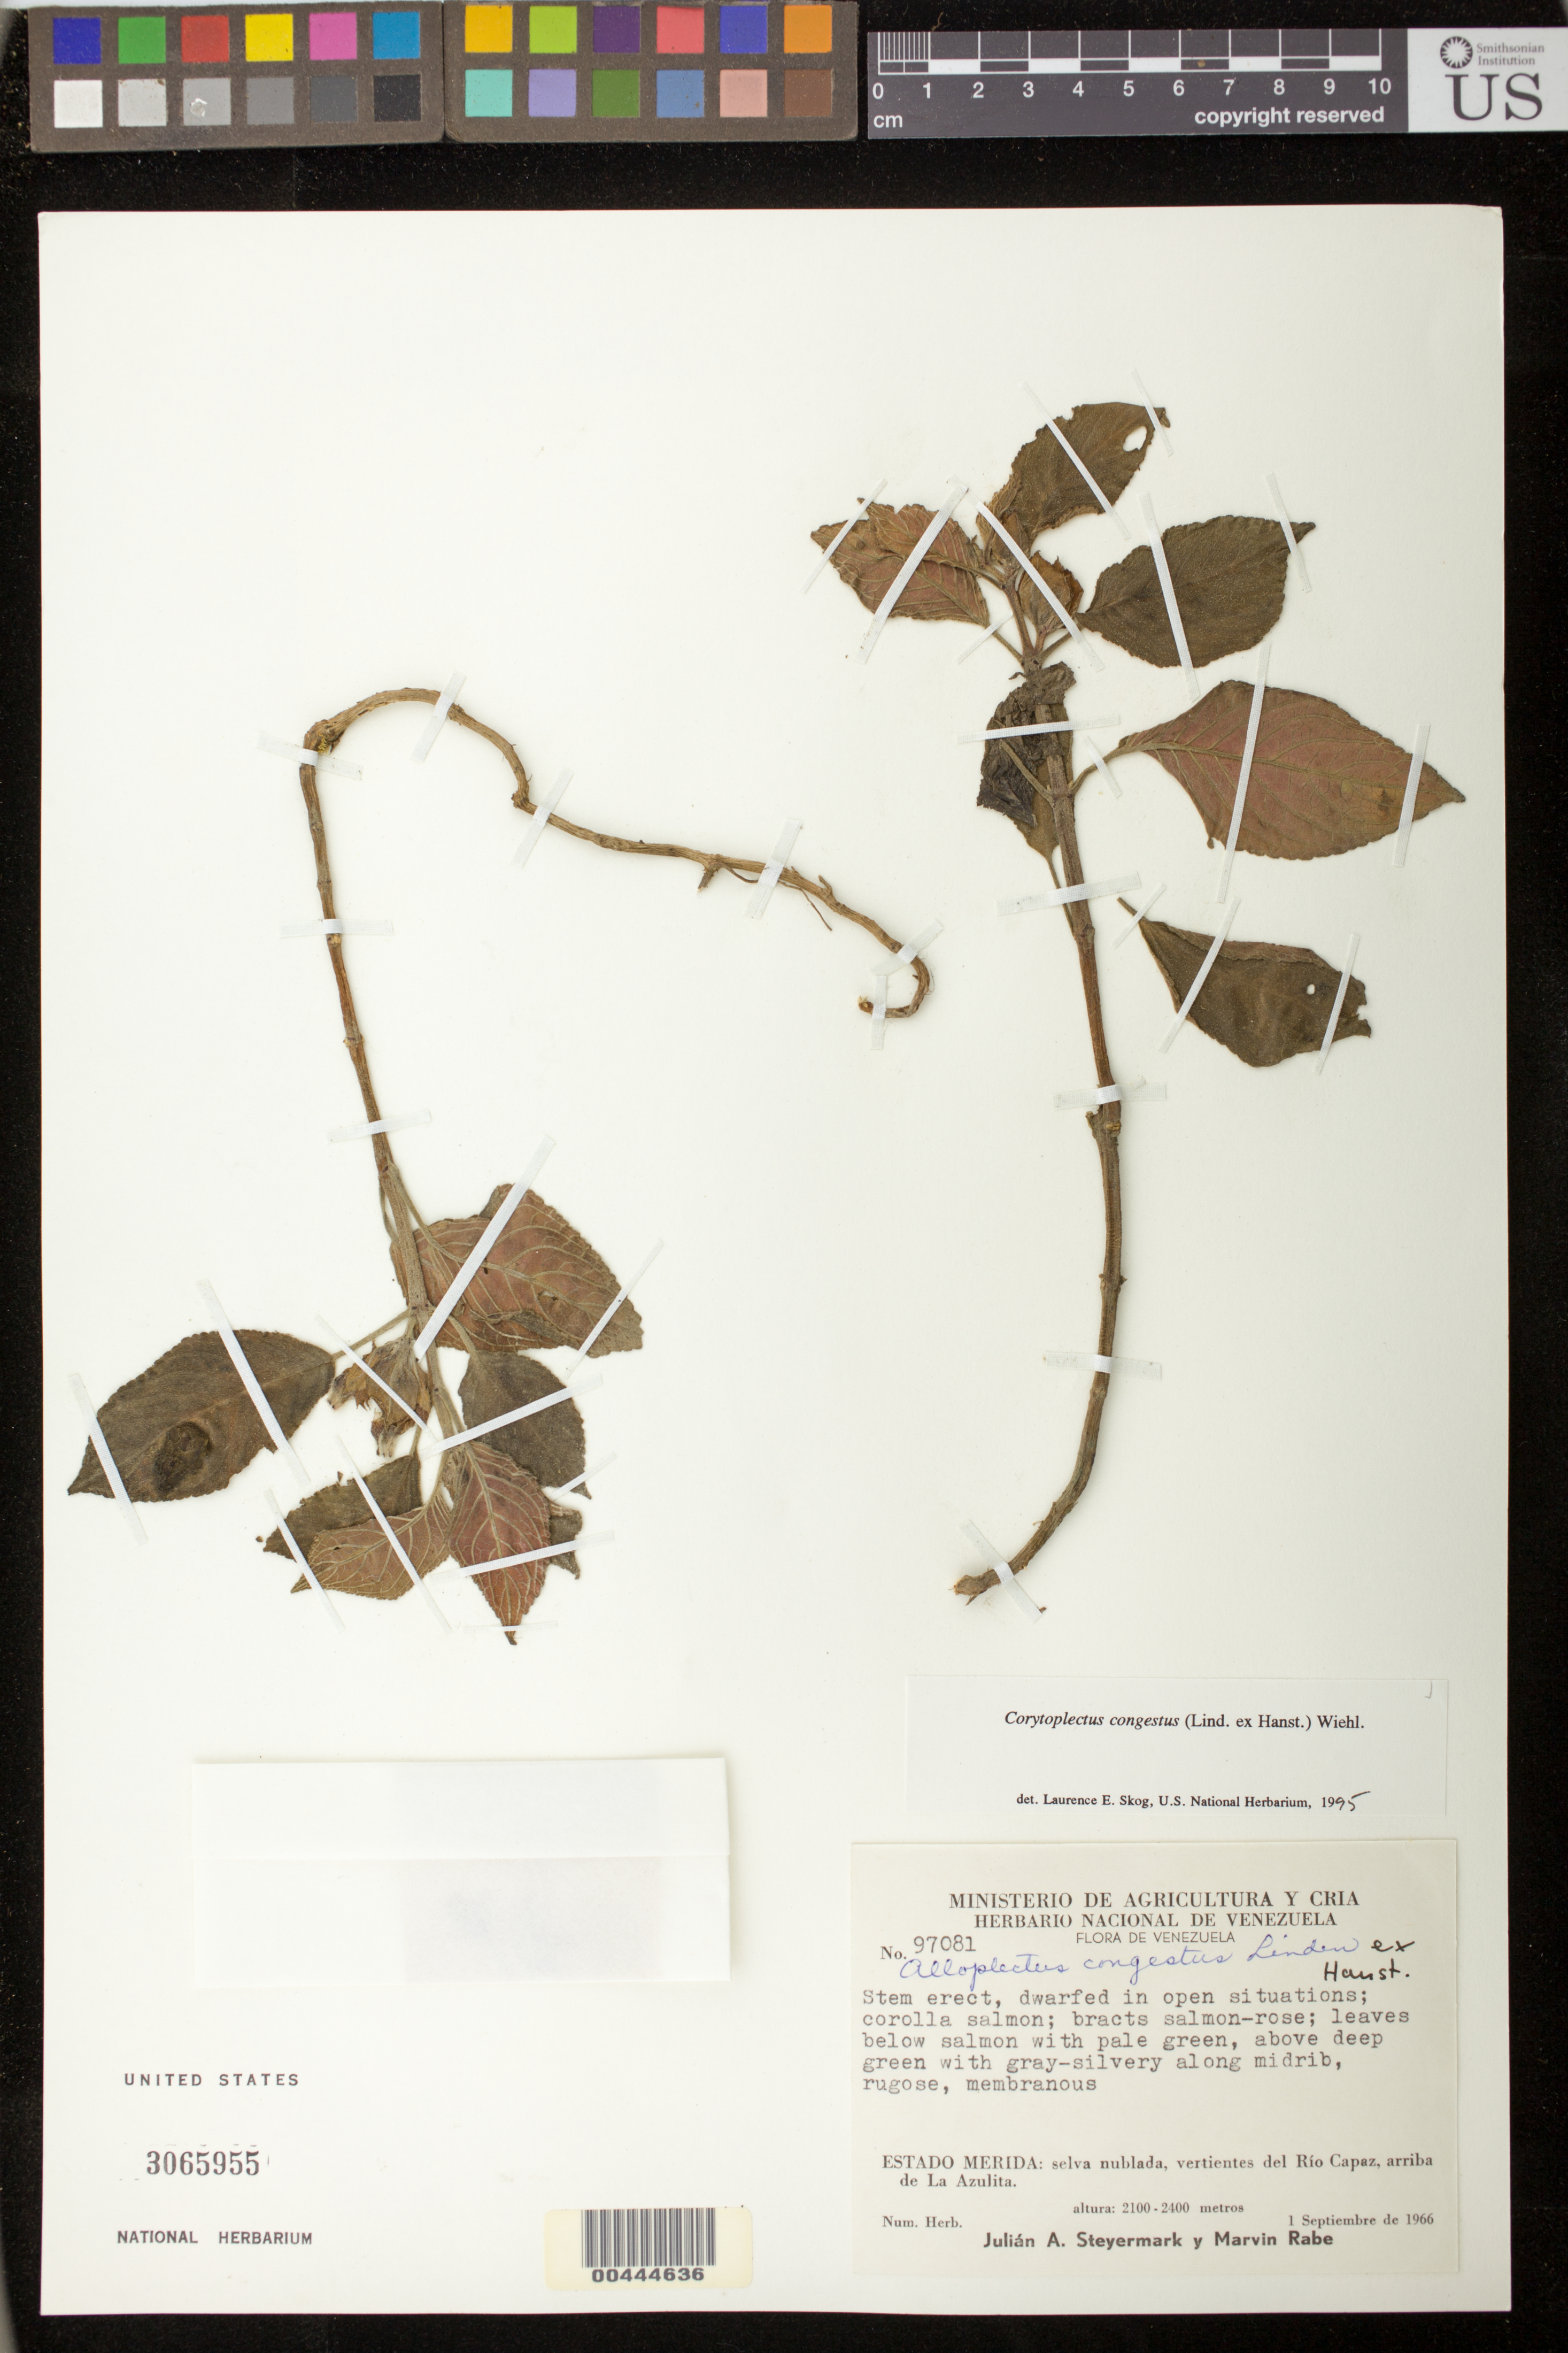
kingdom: Plantae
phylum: Tracheophyta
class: Magnoliopsida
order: Lamiales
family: Gesneriaceae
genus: Corytoplectus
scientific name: Corytoplectus congestus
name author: (Linden ex Hanst.) Wiehler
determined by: Skog, Laurence E.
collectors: J. Steyermark & M. Rabe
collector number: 97081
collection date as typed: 01 Sep 1966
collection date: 1966-09-01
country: Venezuela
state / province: Mérida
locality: Vertientes del Río Capaz, arriba de La Azulita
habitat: Selva nublada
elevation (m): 2100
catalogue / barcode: US 3065955